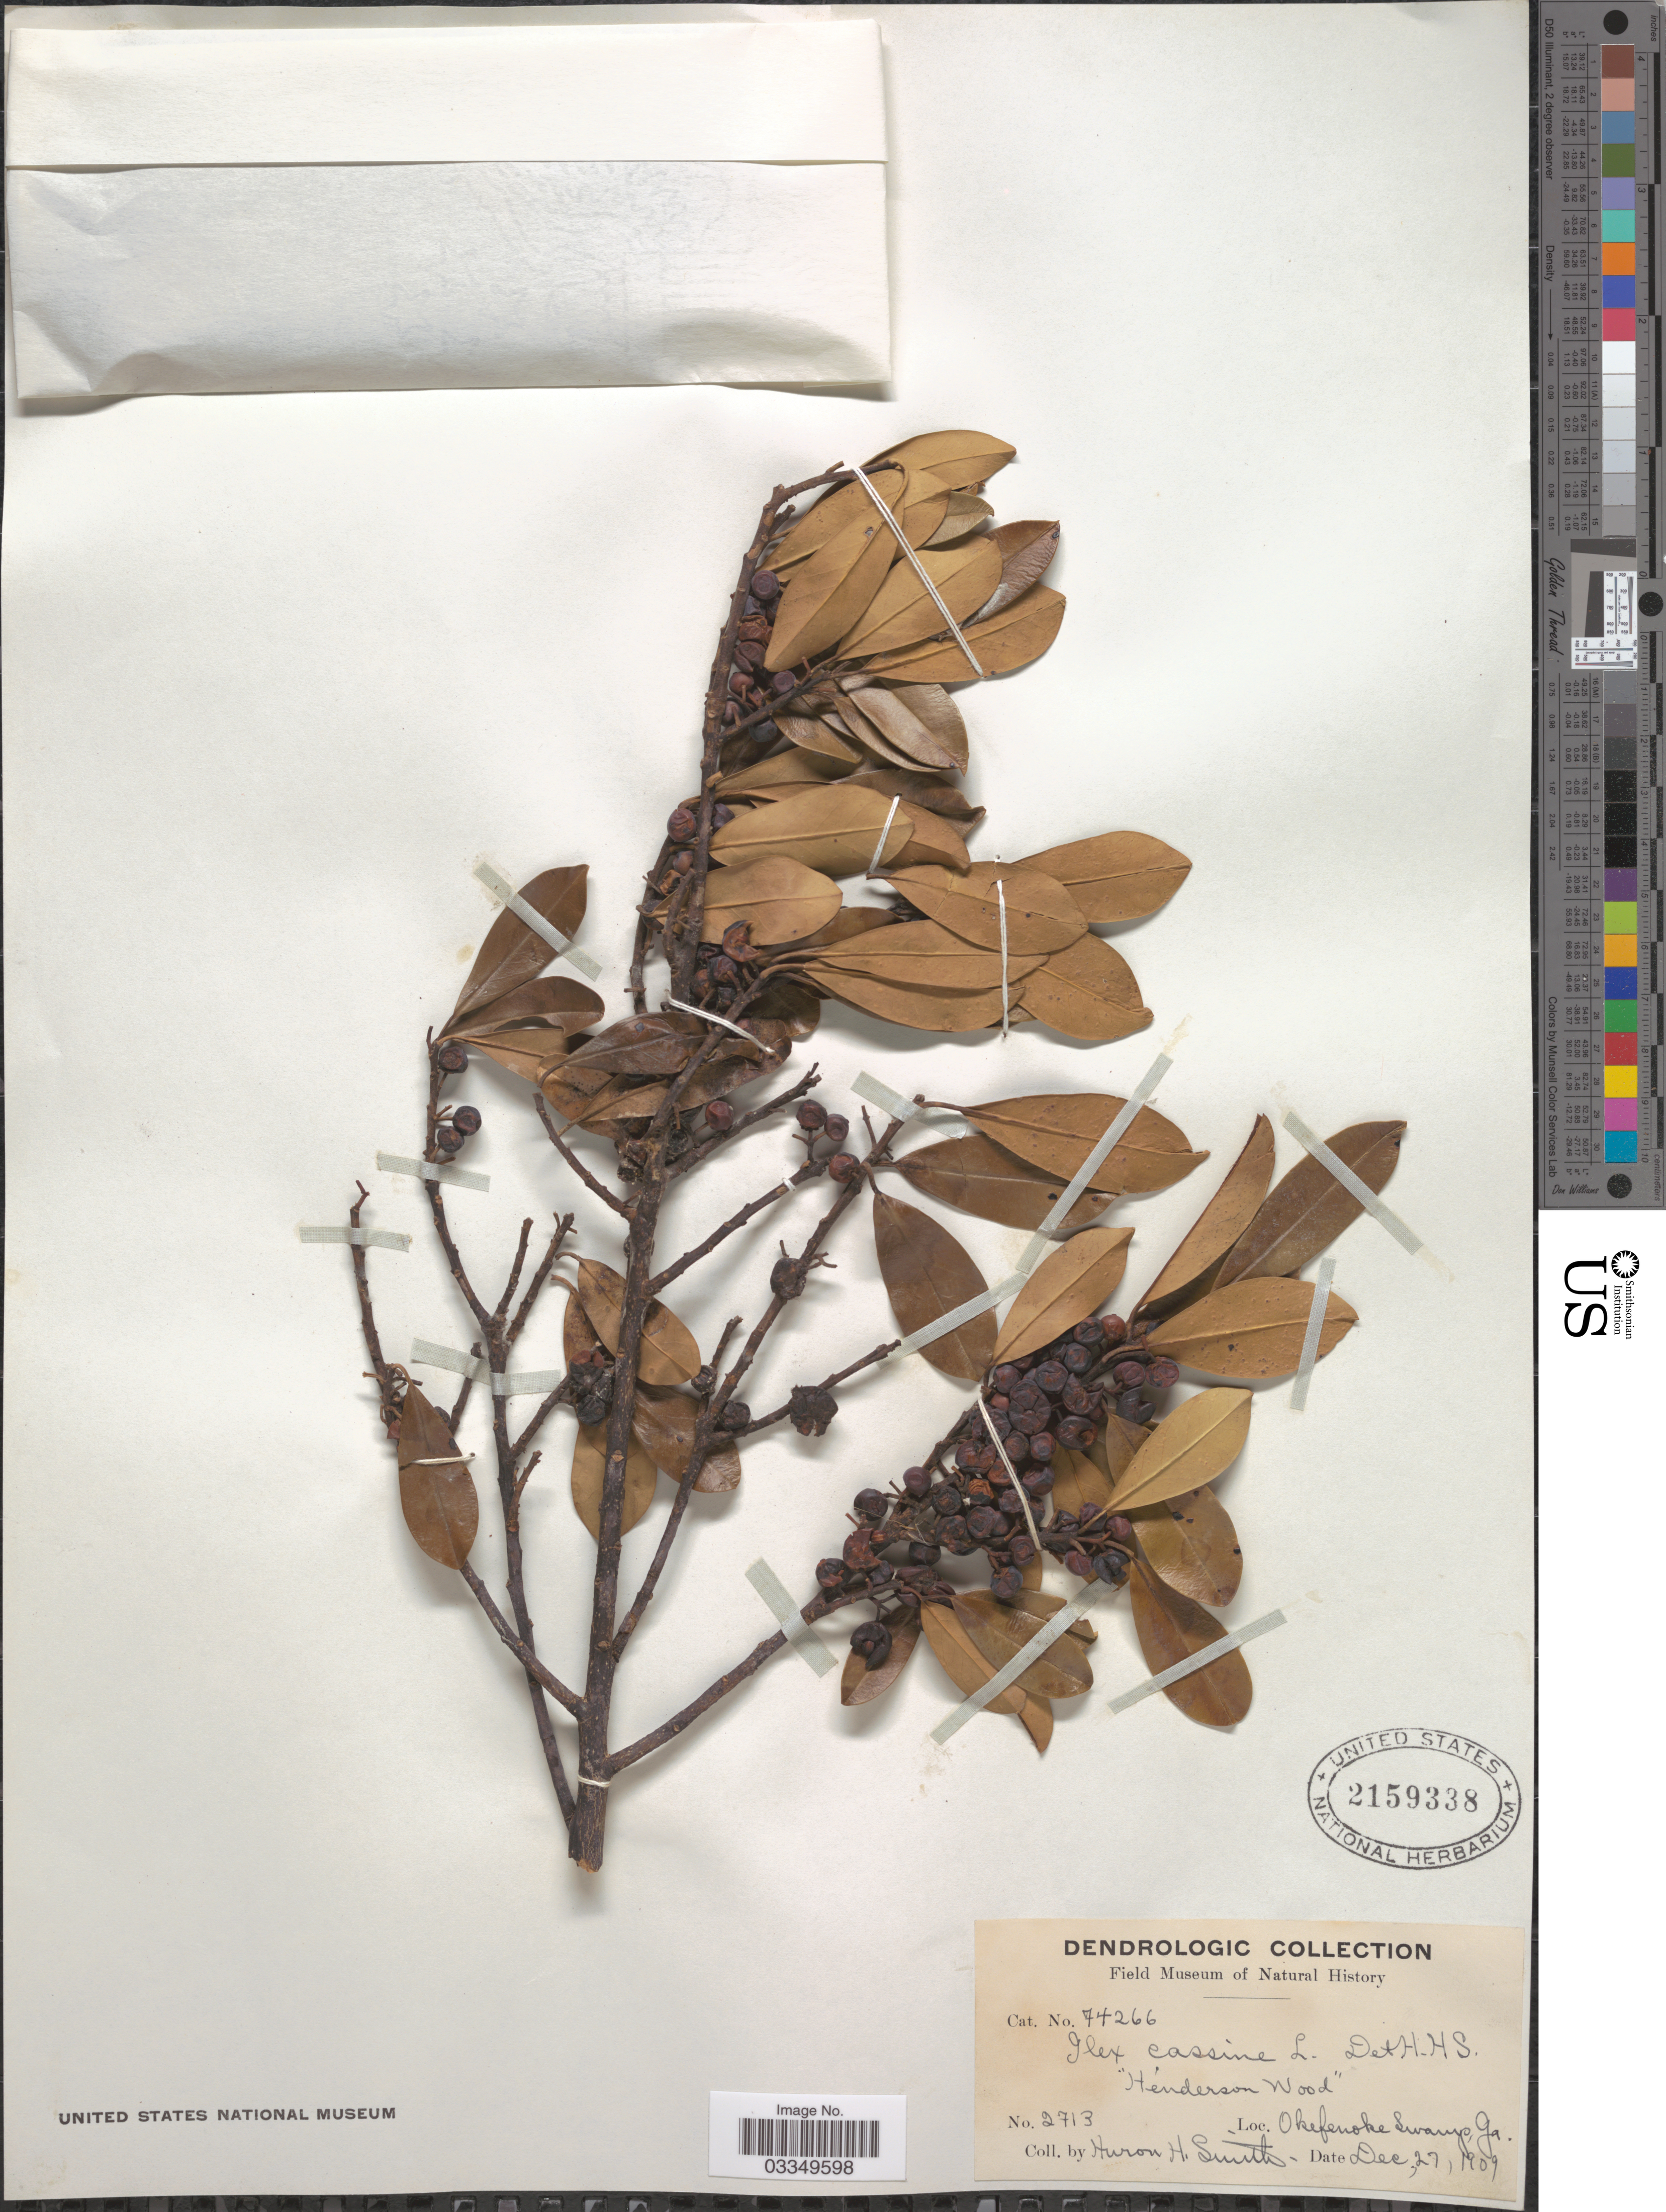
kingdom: Plantae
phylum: Tracheophyta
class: Magnoliopsida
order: Aquifoliales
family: Aquifoliaceae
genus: Ilex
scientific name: Ilex cassine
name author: L.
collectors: Huron H. Smith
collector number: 2713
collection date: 1909-12-27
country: United States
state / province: Georgia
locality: Henderson Wood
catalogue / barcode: US 2159338